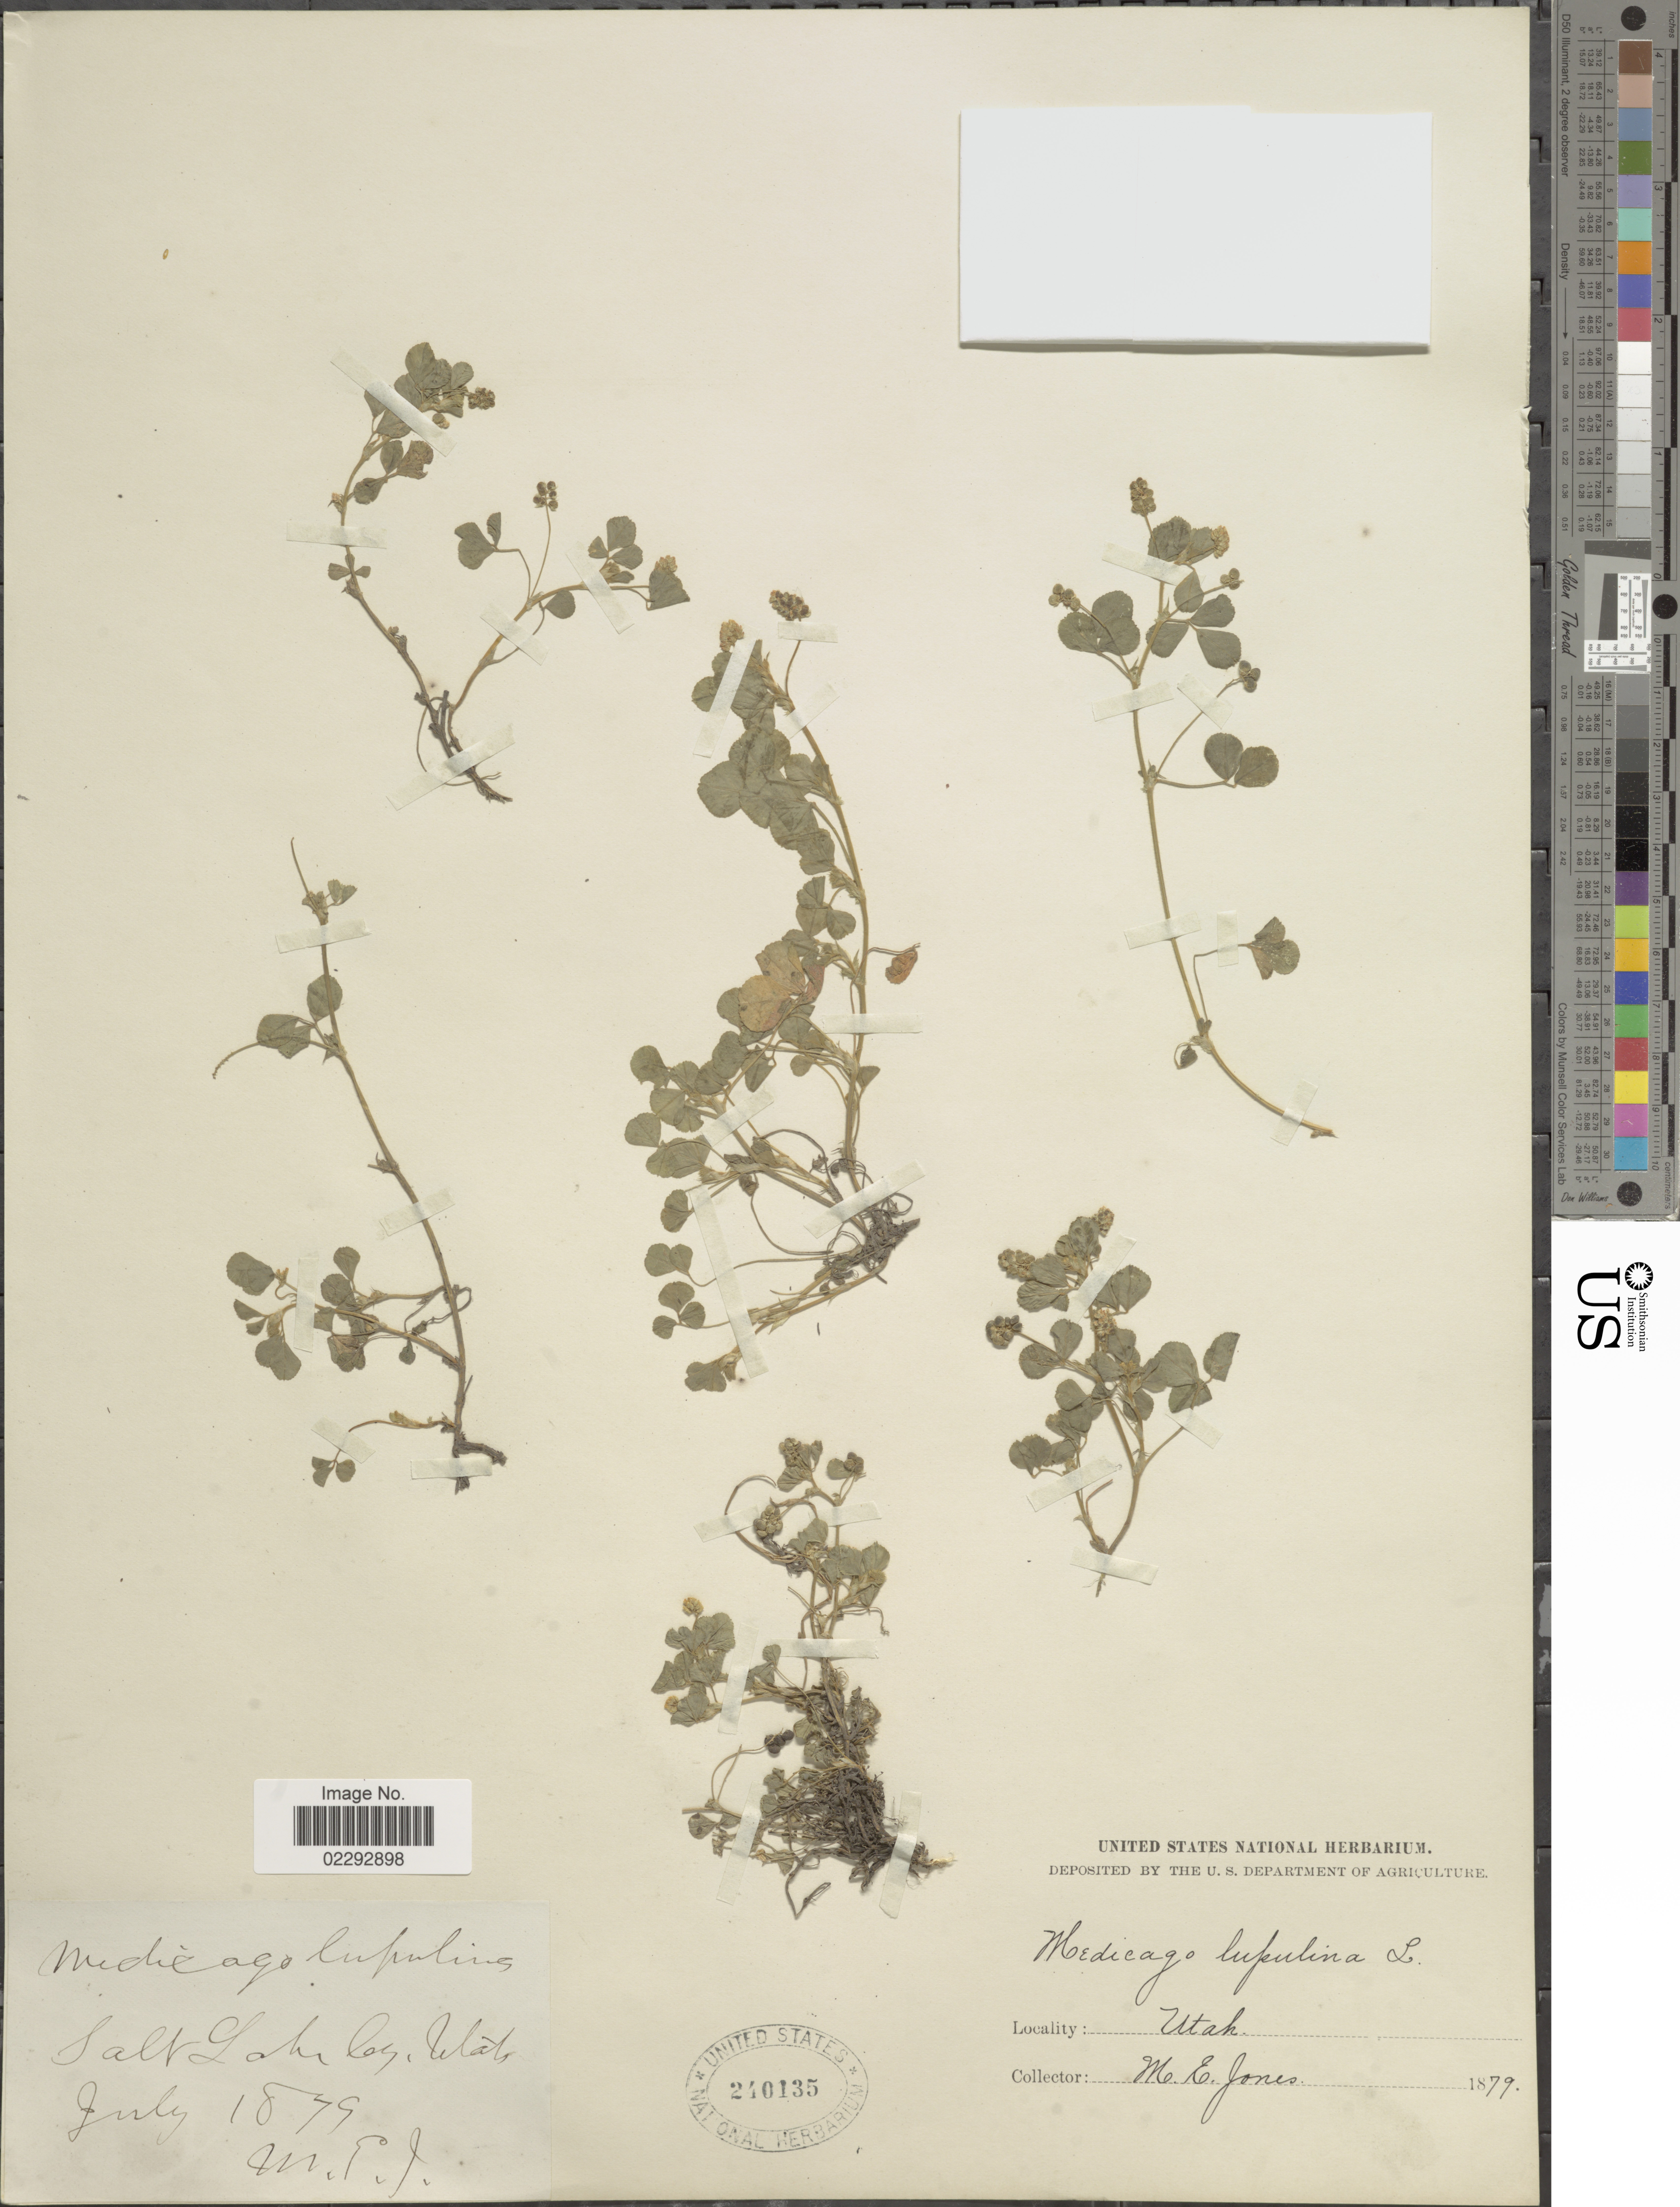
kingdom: Plantae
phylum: Tracheophyta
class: Magnoliopsida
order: Fabales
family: Fabaceae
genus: Medicago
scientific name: Medicago lupulina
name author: L.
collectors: M. E. Jones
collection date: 1879-07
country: United States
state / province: Utah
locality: Salt Lake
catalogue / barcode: US 240135